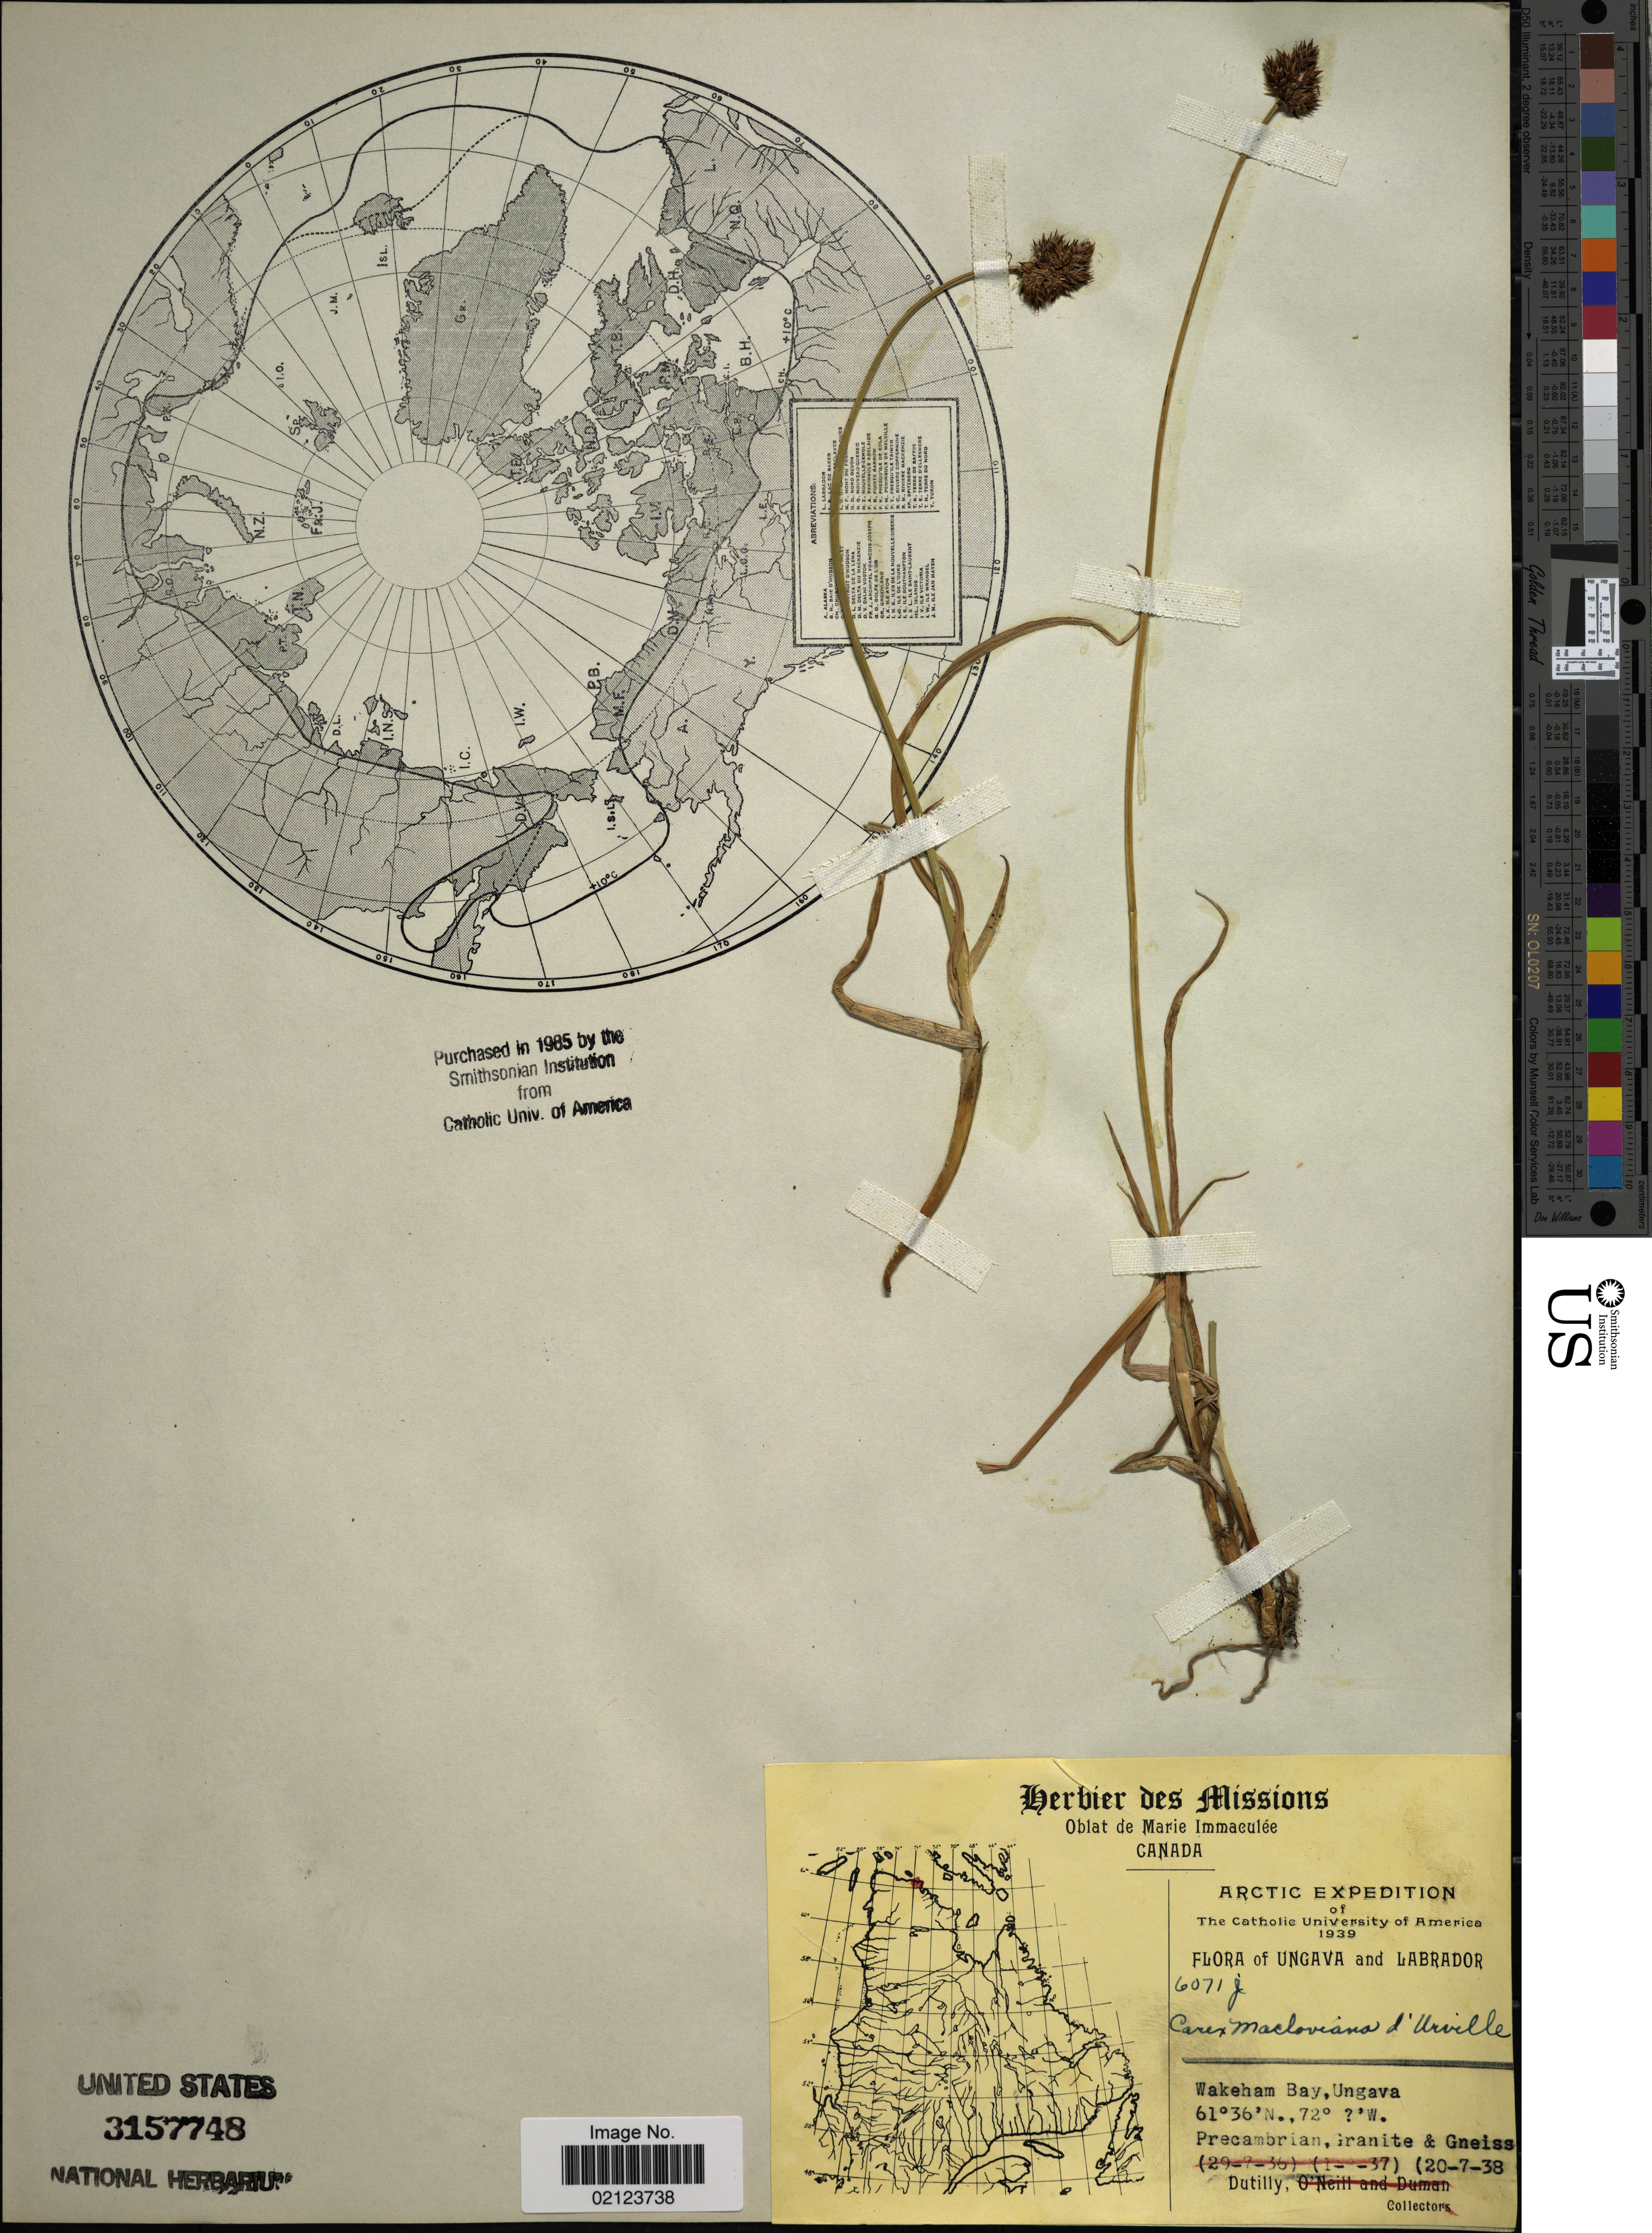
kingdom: Plantae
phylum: Tracheophyta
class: Liliopsida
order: Poales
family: Cyperaceae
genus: Carex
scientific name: Carex macloviana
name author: d'Urv.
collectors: -. Dutilly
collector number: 6071j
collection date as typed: Transcribed d/m/y: 20/7/38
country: Canada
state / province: Newfoundland and Labrador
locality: Ungava and Labrador. Wakeham Bay, Ungava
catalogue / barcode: US 3157748